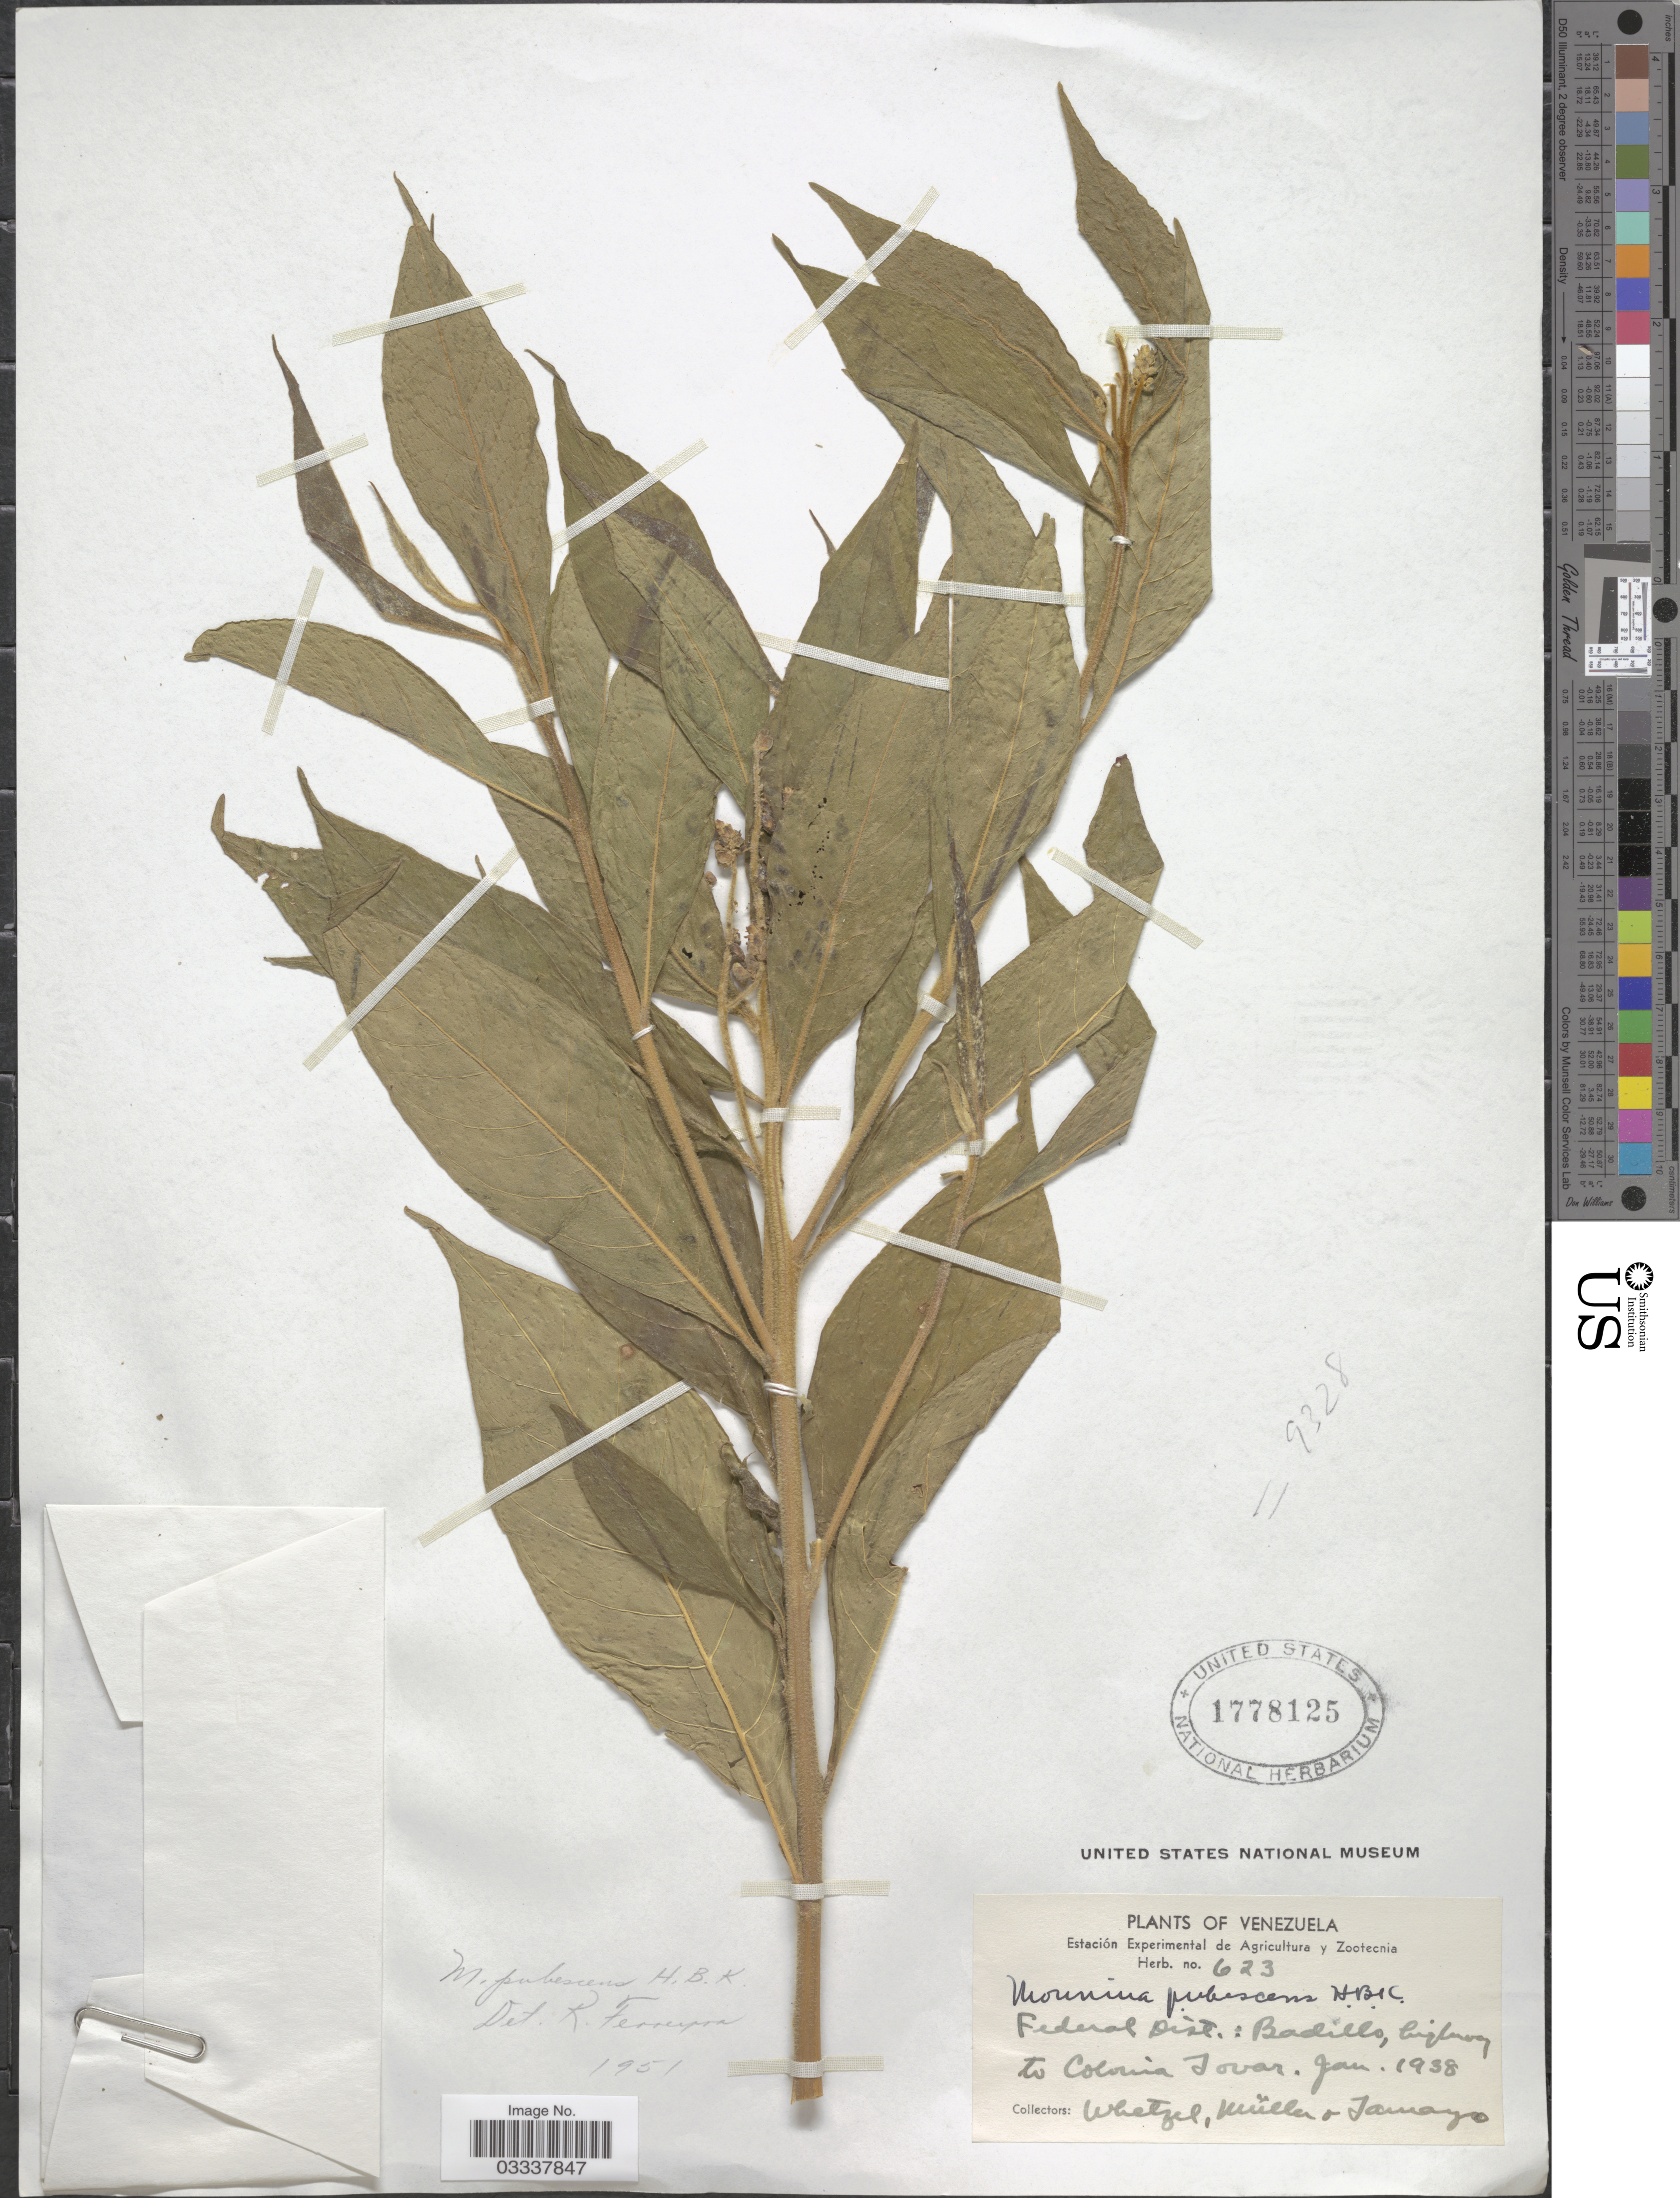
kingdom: Plantae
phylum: Tracheophyta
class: Magnoliopsida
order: Fabales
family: Polygalaceae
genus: Monnina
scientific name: Monnina pubescens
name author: Kunth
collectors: Whetzel, Müller & Jamayo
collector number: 623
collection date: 1938-01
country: Venezuela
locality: Federal Dist.: Badillo, highway to Colonia Tovar.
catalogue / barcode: US 1778125